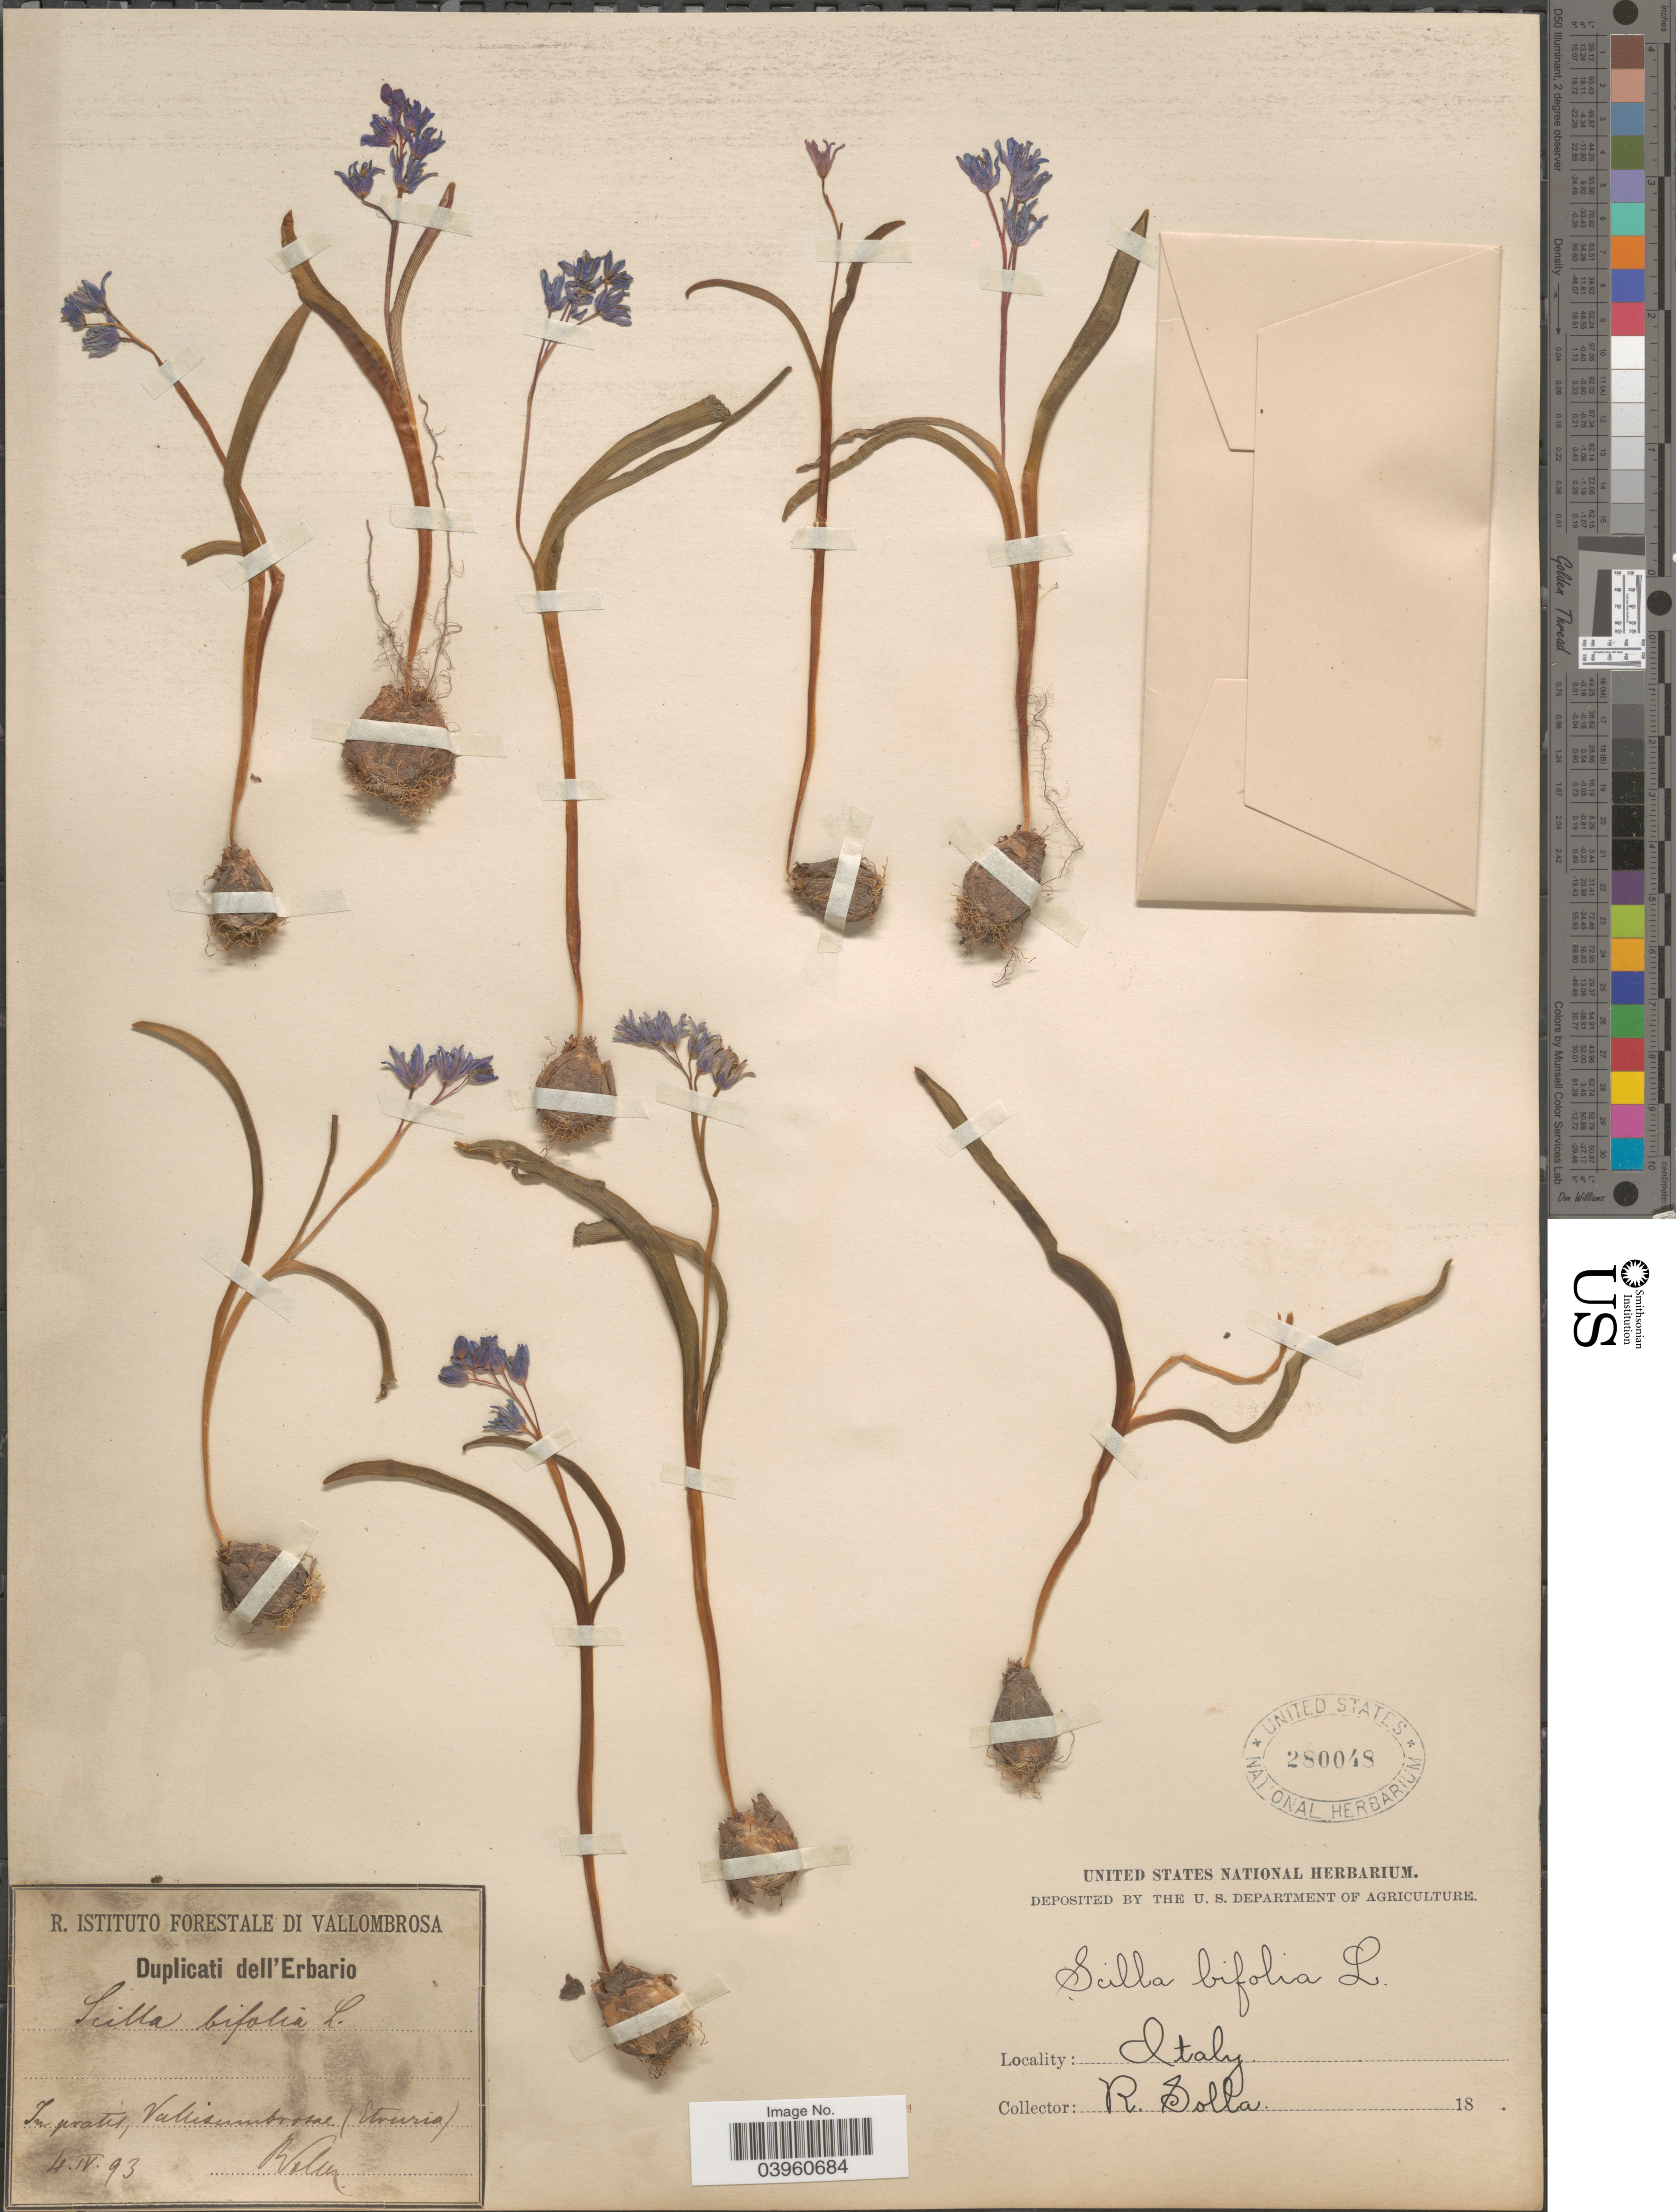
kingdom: Plantae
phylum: Tracheophyta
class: Liliopsida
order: Asparagales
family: Asparagaceae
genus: Scilla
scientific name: Scilla bifolia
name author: L.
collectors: R. Solla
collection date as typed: Transcribed d/m/y: 4/4/93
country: Italy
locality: In pratis, Vallisumbrosae (Etruria).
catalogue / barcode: US 280048